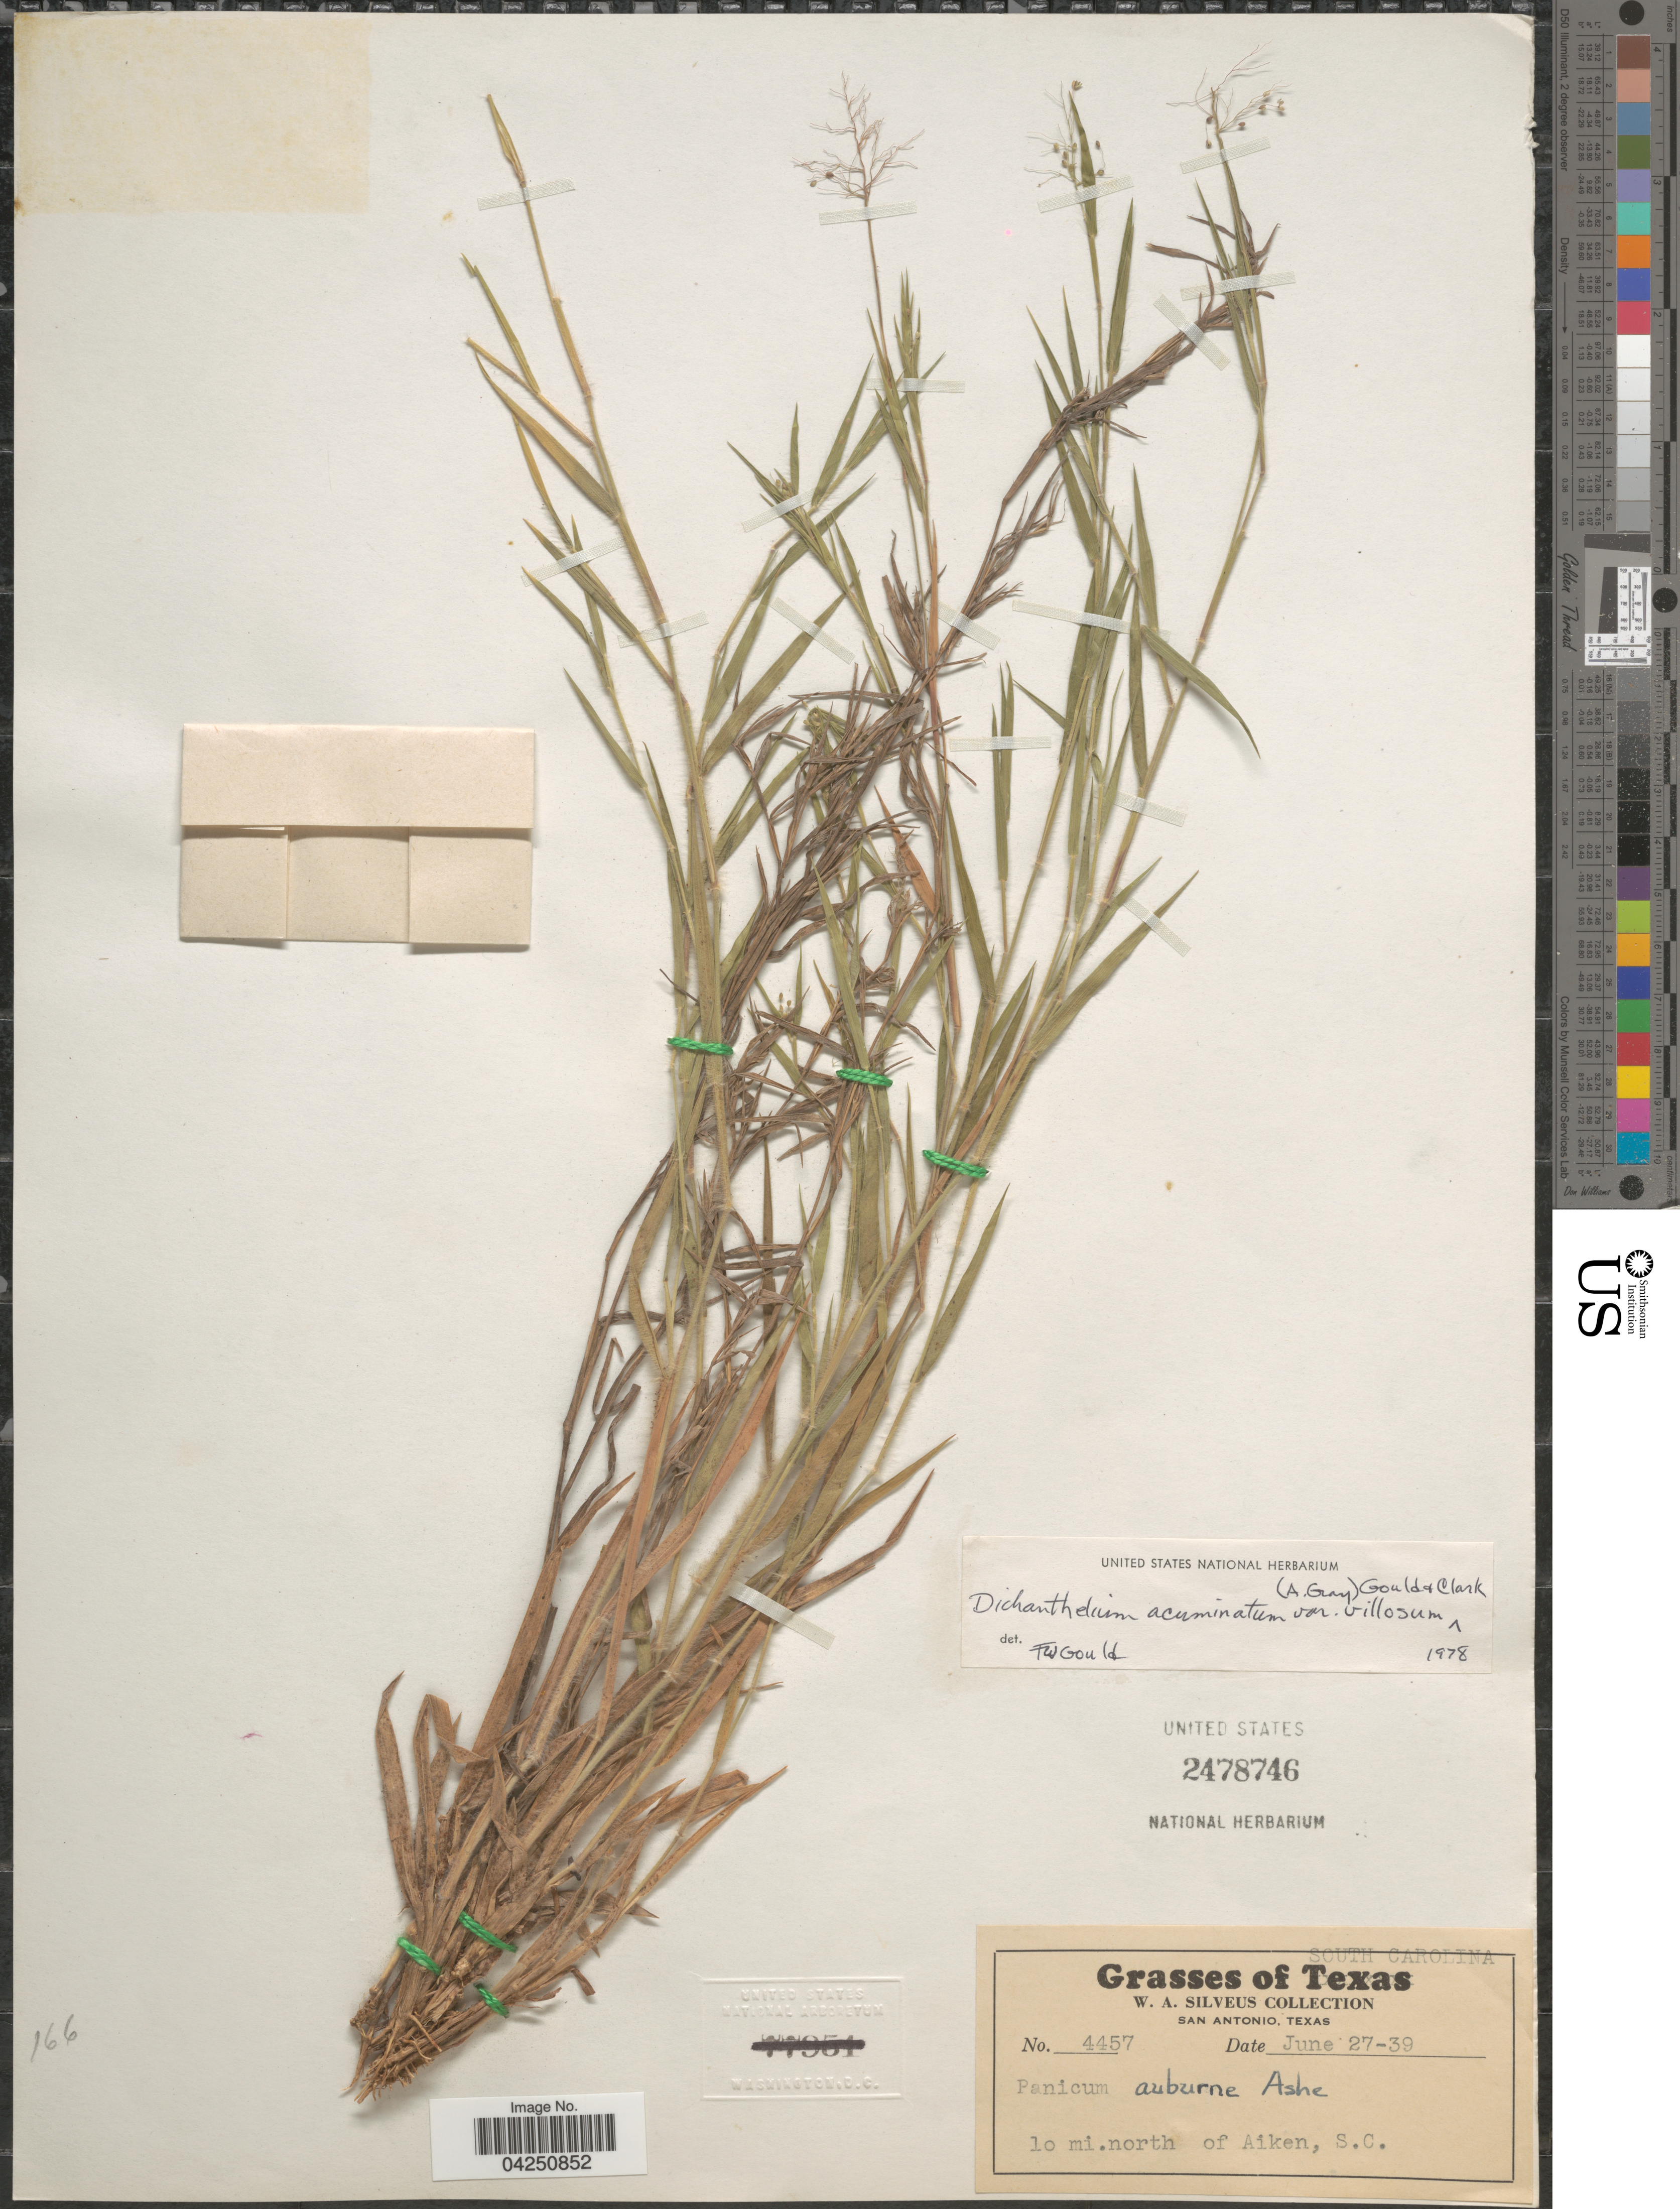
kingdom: Plantae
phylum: Tracheophyta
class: Liliopsida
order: Poales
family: Poaceae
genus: Dichanthelium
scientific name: Dichanthelium acuminatum var. acuminatum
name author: (Sw.) Gould & C.A. Clark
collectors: W. Silveus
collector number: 4457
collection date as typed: Transcribed d/m/y: 27/6/39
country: United States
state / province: South Carolina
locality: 10 mi. north of Aiken.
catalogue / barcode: US 2478746